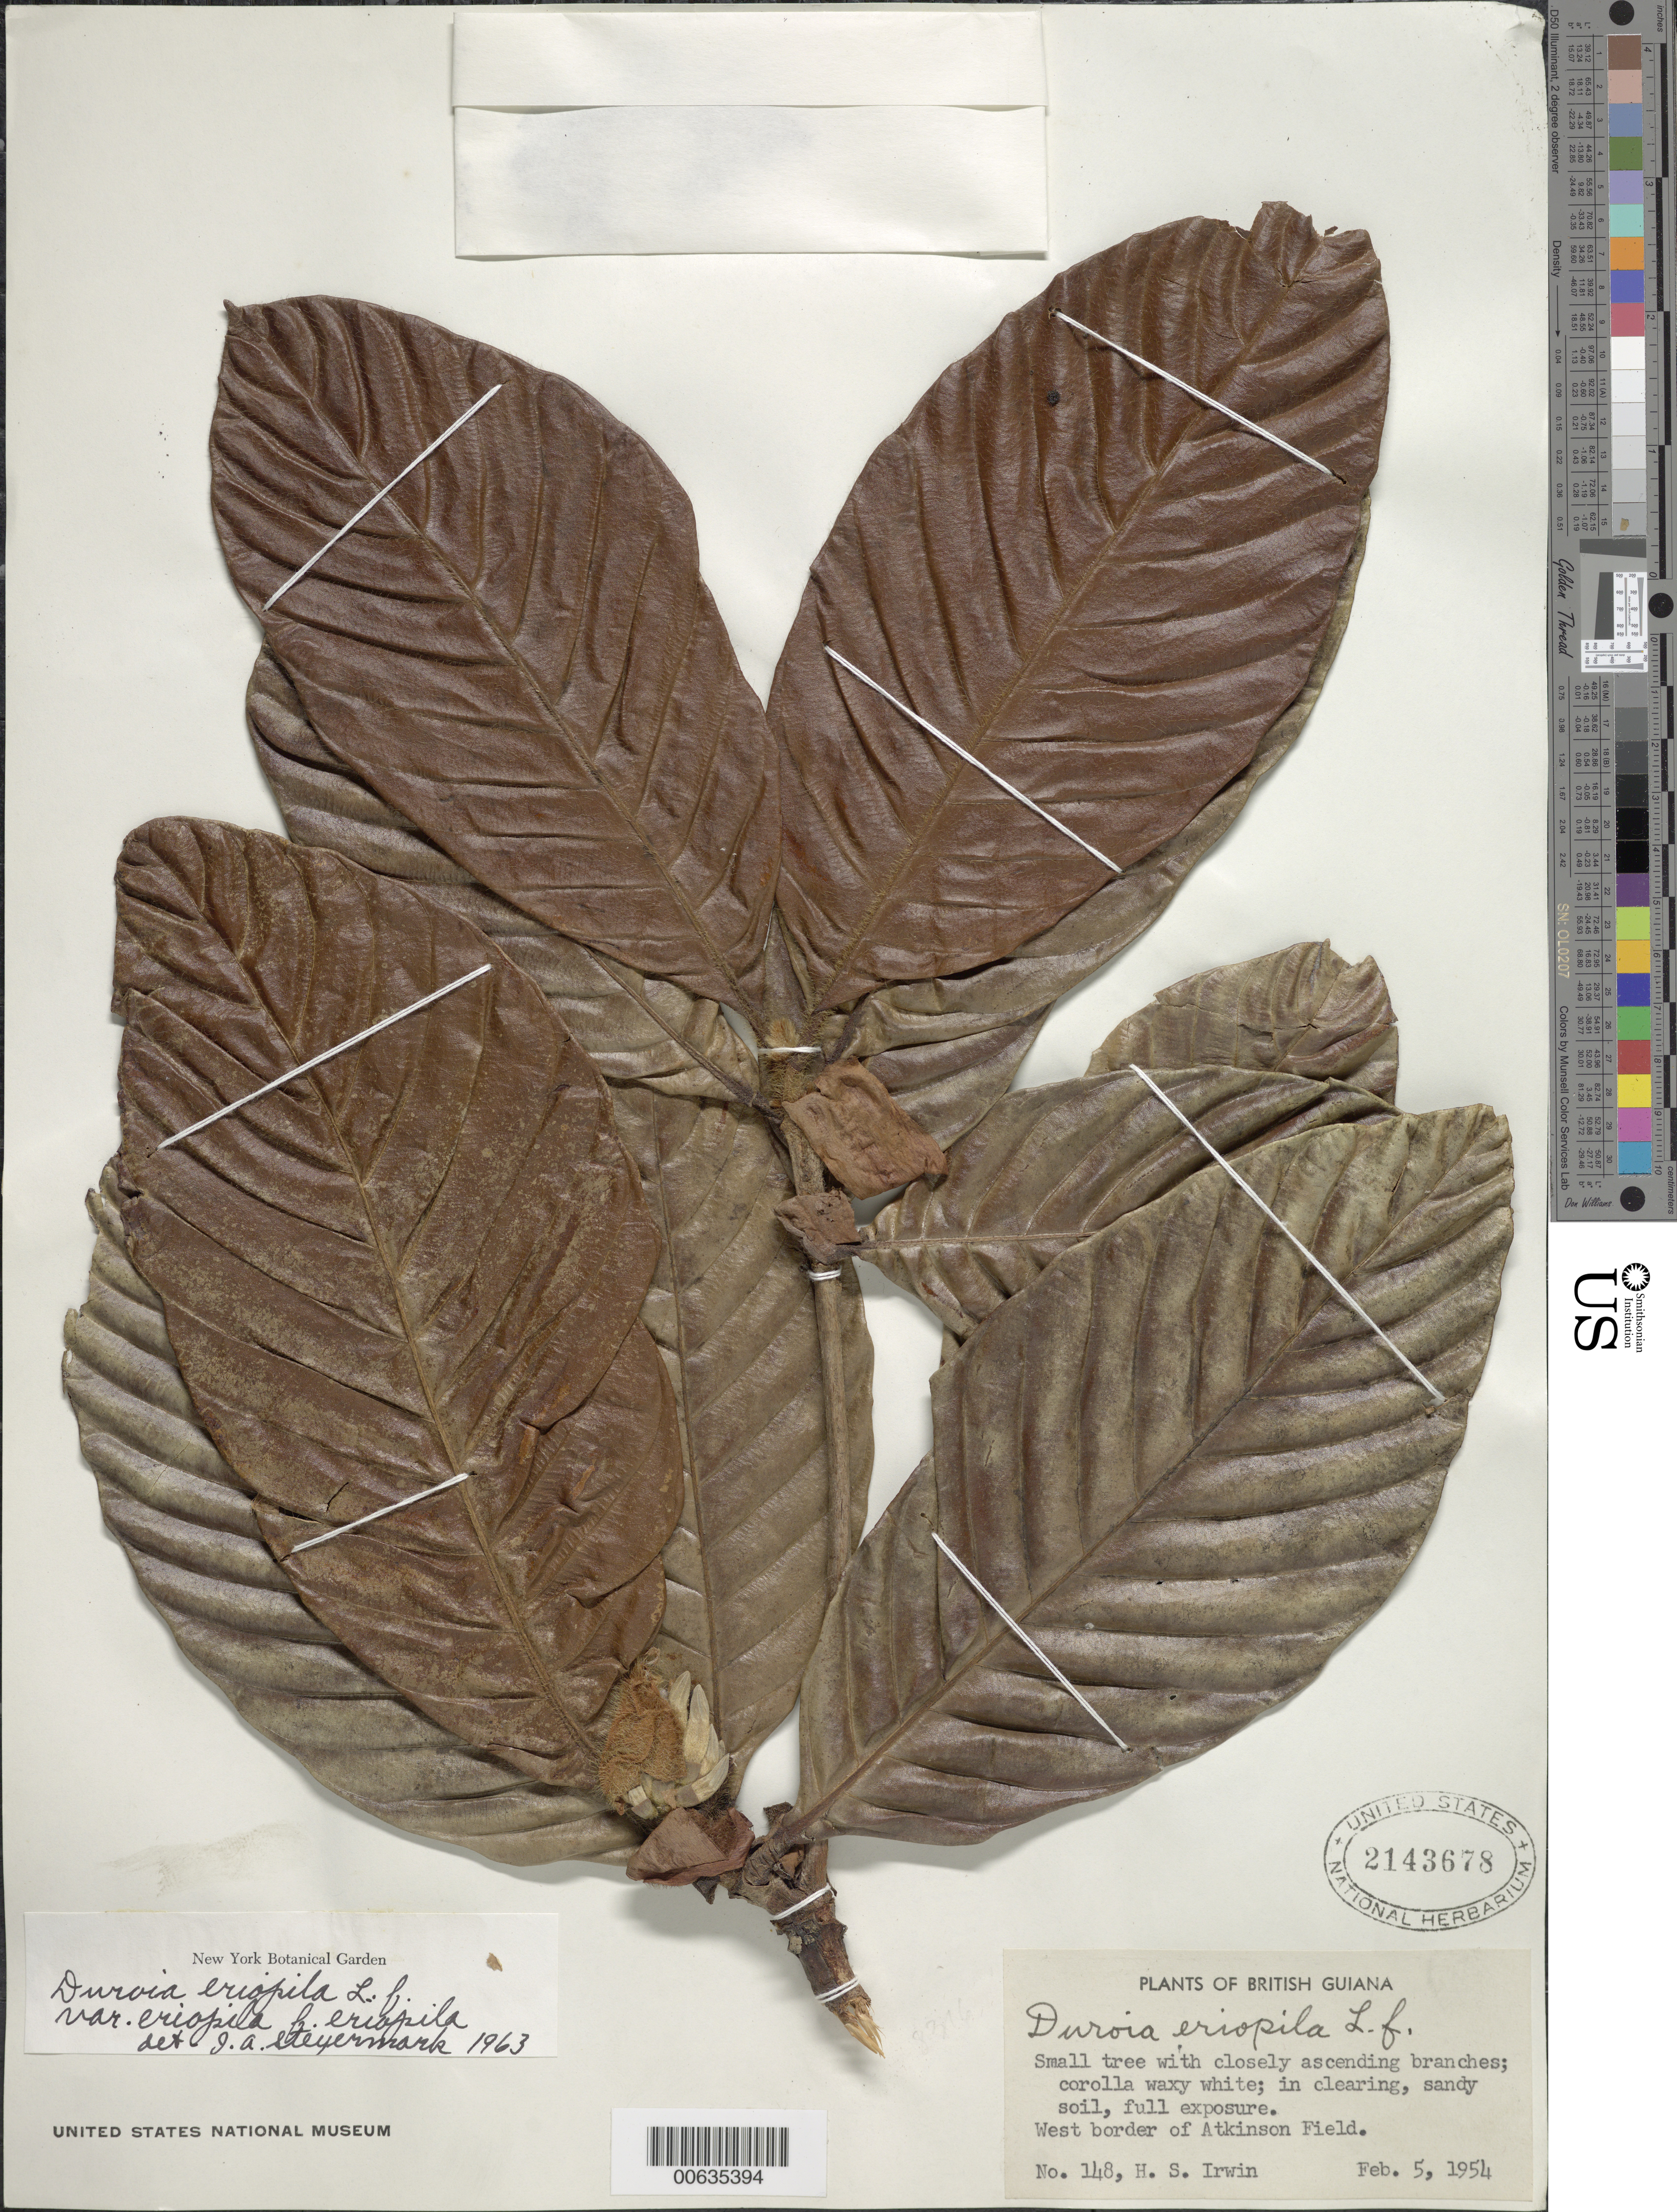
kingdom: Plantae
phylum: Tracheophyta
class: Magnoliopsida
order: Gentianales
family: Rubiaceae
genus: Duroia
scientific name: Duroia eriopila f. eriopila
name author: L. f.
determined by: Steyermark, Julian A., (VEN)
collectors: H. Irwin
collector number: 148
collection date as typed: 5-Feb-54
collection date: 1954-02-05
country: Guyana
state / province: Demerara-Mahaica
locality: Atkinson Field, W border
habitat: Clearing, sandy soil, full exposure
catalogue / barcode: US 2143678